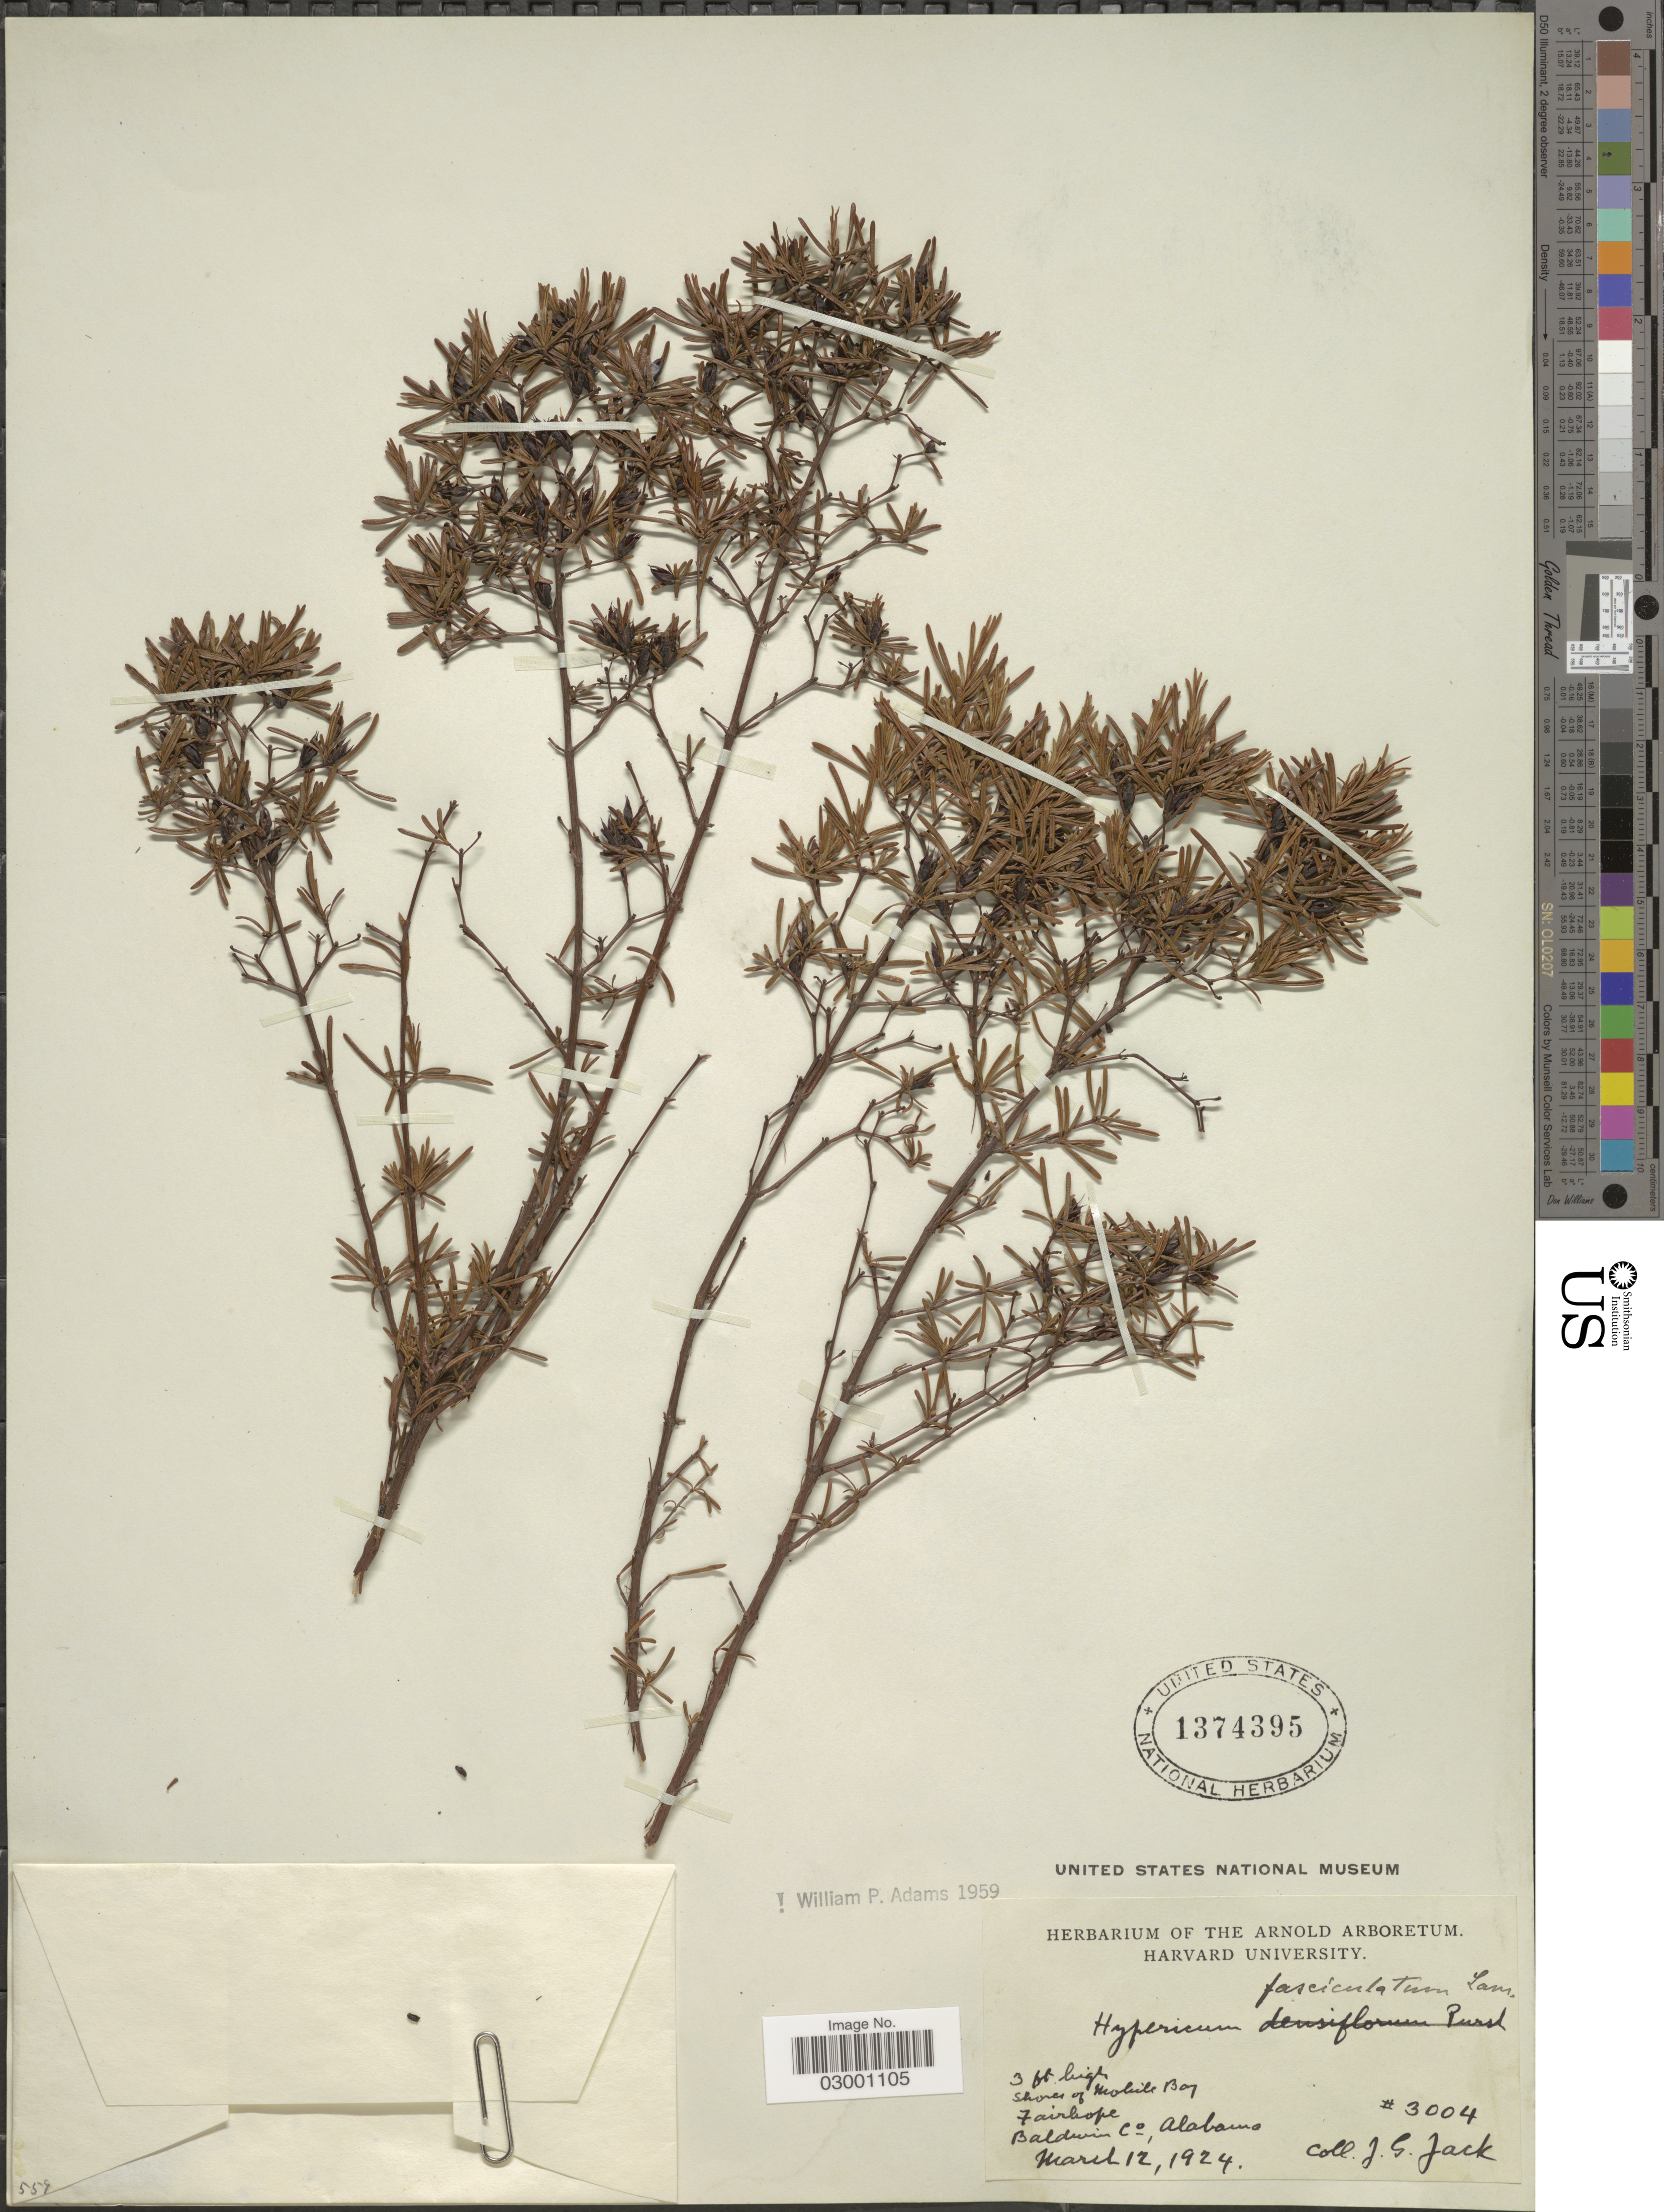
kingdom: Plantae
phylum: Tracheophyta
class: Magnoliopsida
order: Malpighiales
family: Hypericaceae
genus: Hypericum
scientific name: Hypericum fasciculatum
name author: Lam.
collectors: J. G. Jack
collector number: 3004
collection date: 1924-03-12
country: United States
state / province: Alabama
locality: Shores of Mobile Bog, Fairhope, Baldwin Co.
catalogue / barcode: US 1374395